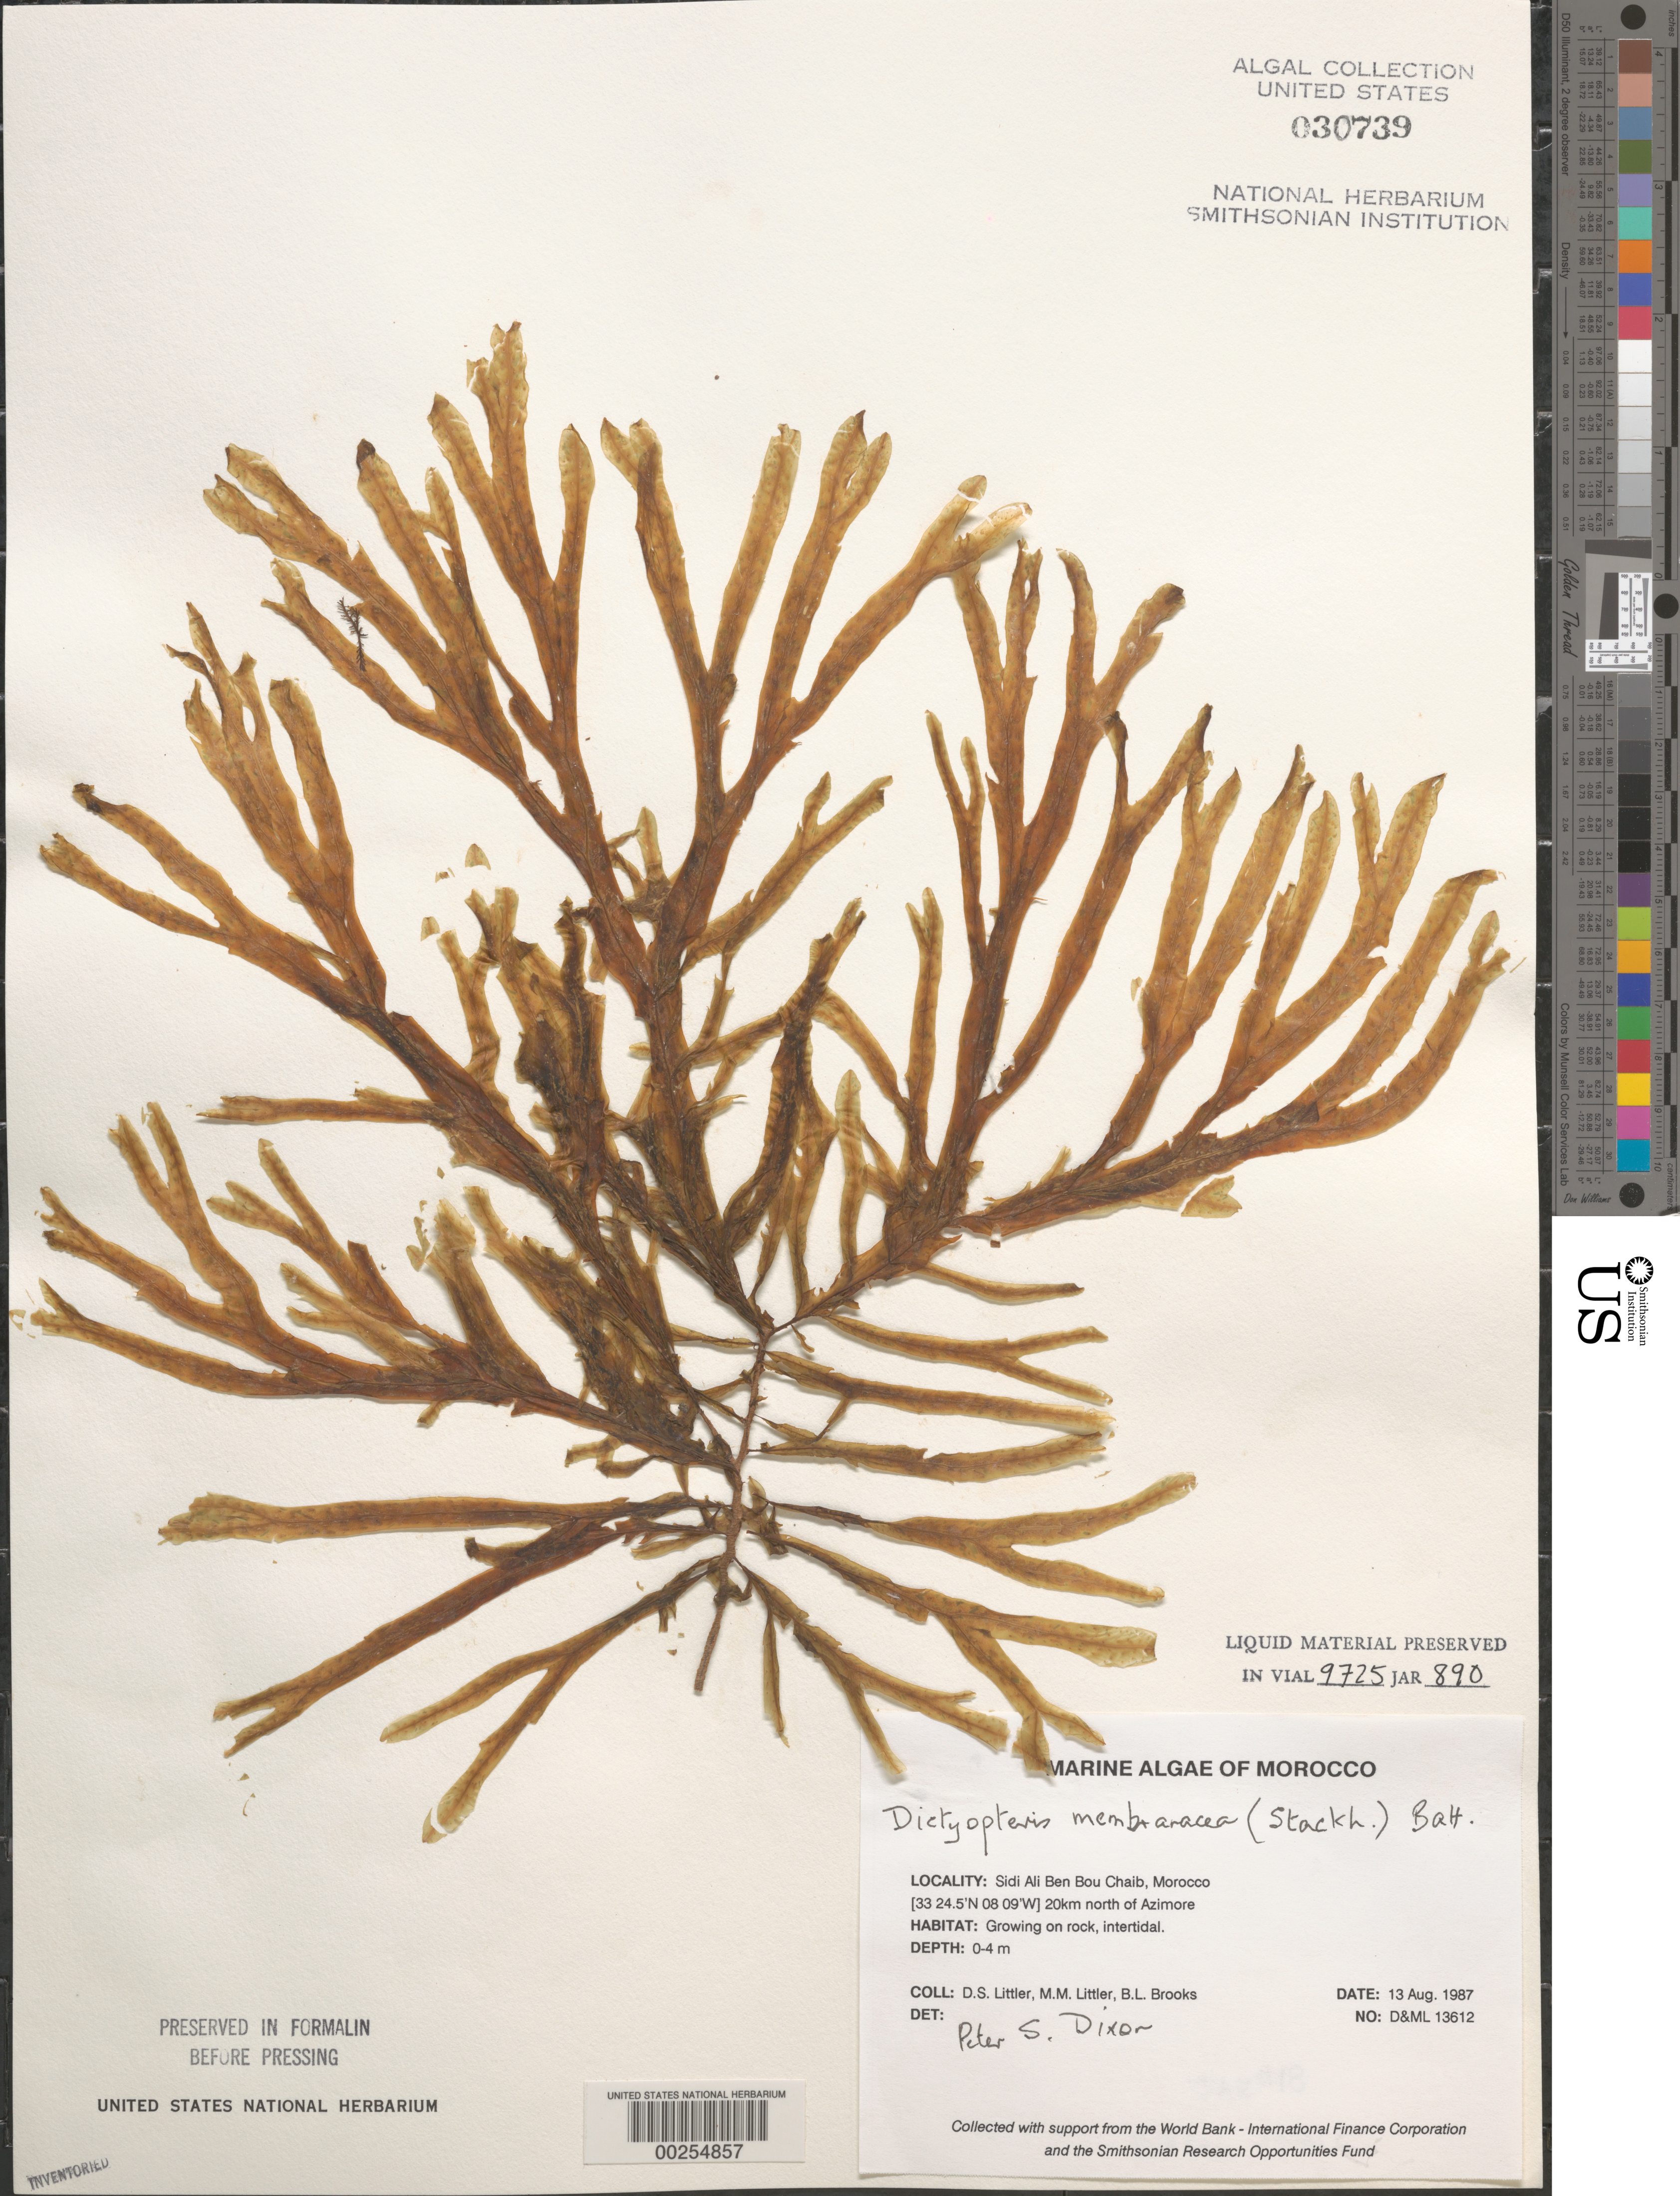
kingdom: Chromista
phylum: Ochrophyta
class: Phaeophyceae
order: Dictyotales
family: Dictyotaceae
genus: Dictyopteris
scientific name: Dictyopteris polypodioides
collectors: M. M. Littler, D. S. Littler & B. Brooks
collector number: D&ML 13612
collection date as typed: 13 Aug 1987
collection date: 1987-08-13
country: Morocco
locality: Sidi Ali Ben Bou Chaib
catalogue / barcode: US 30739